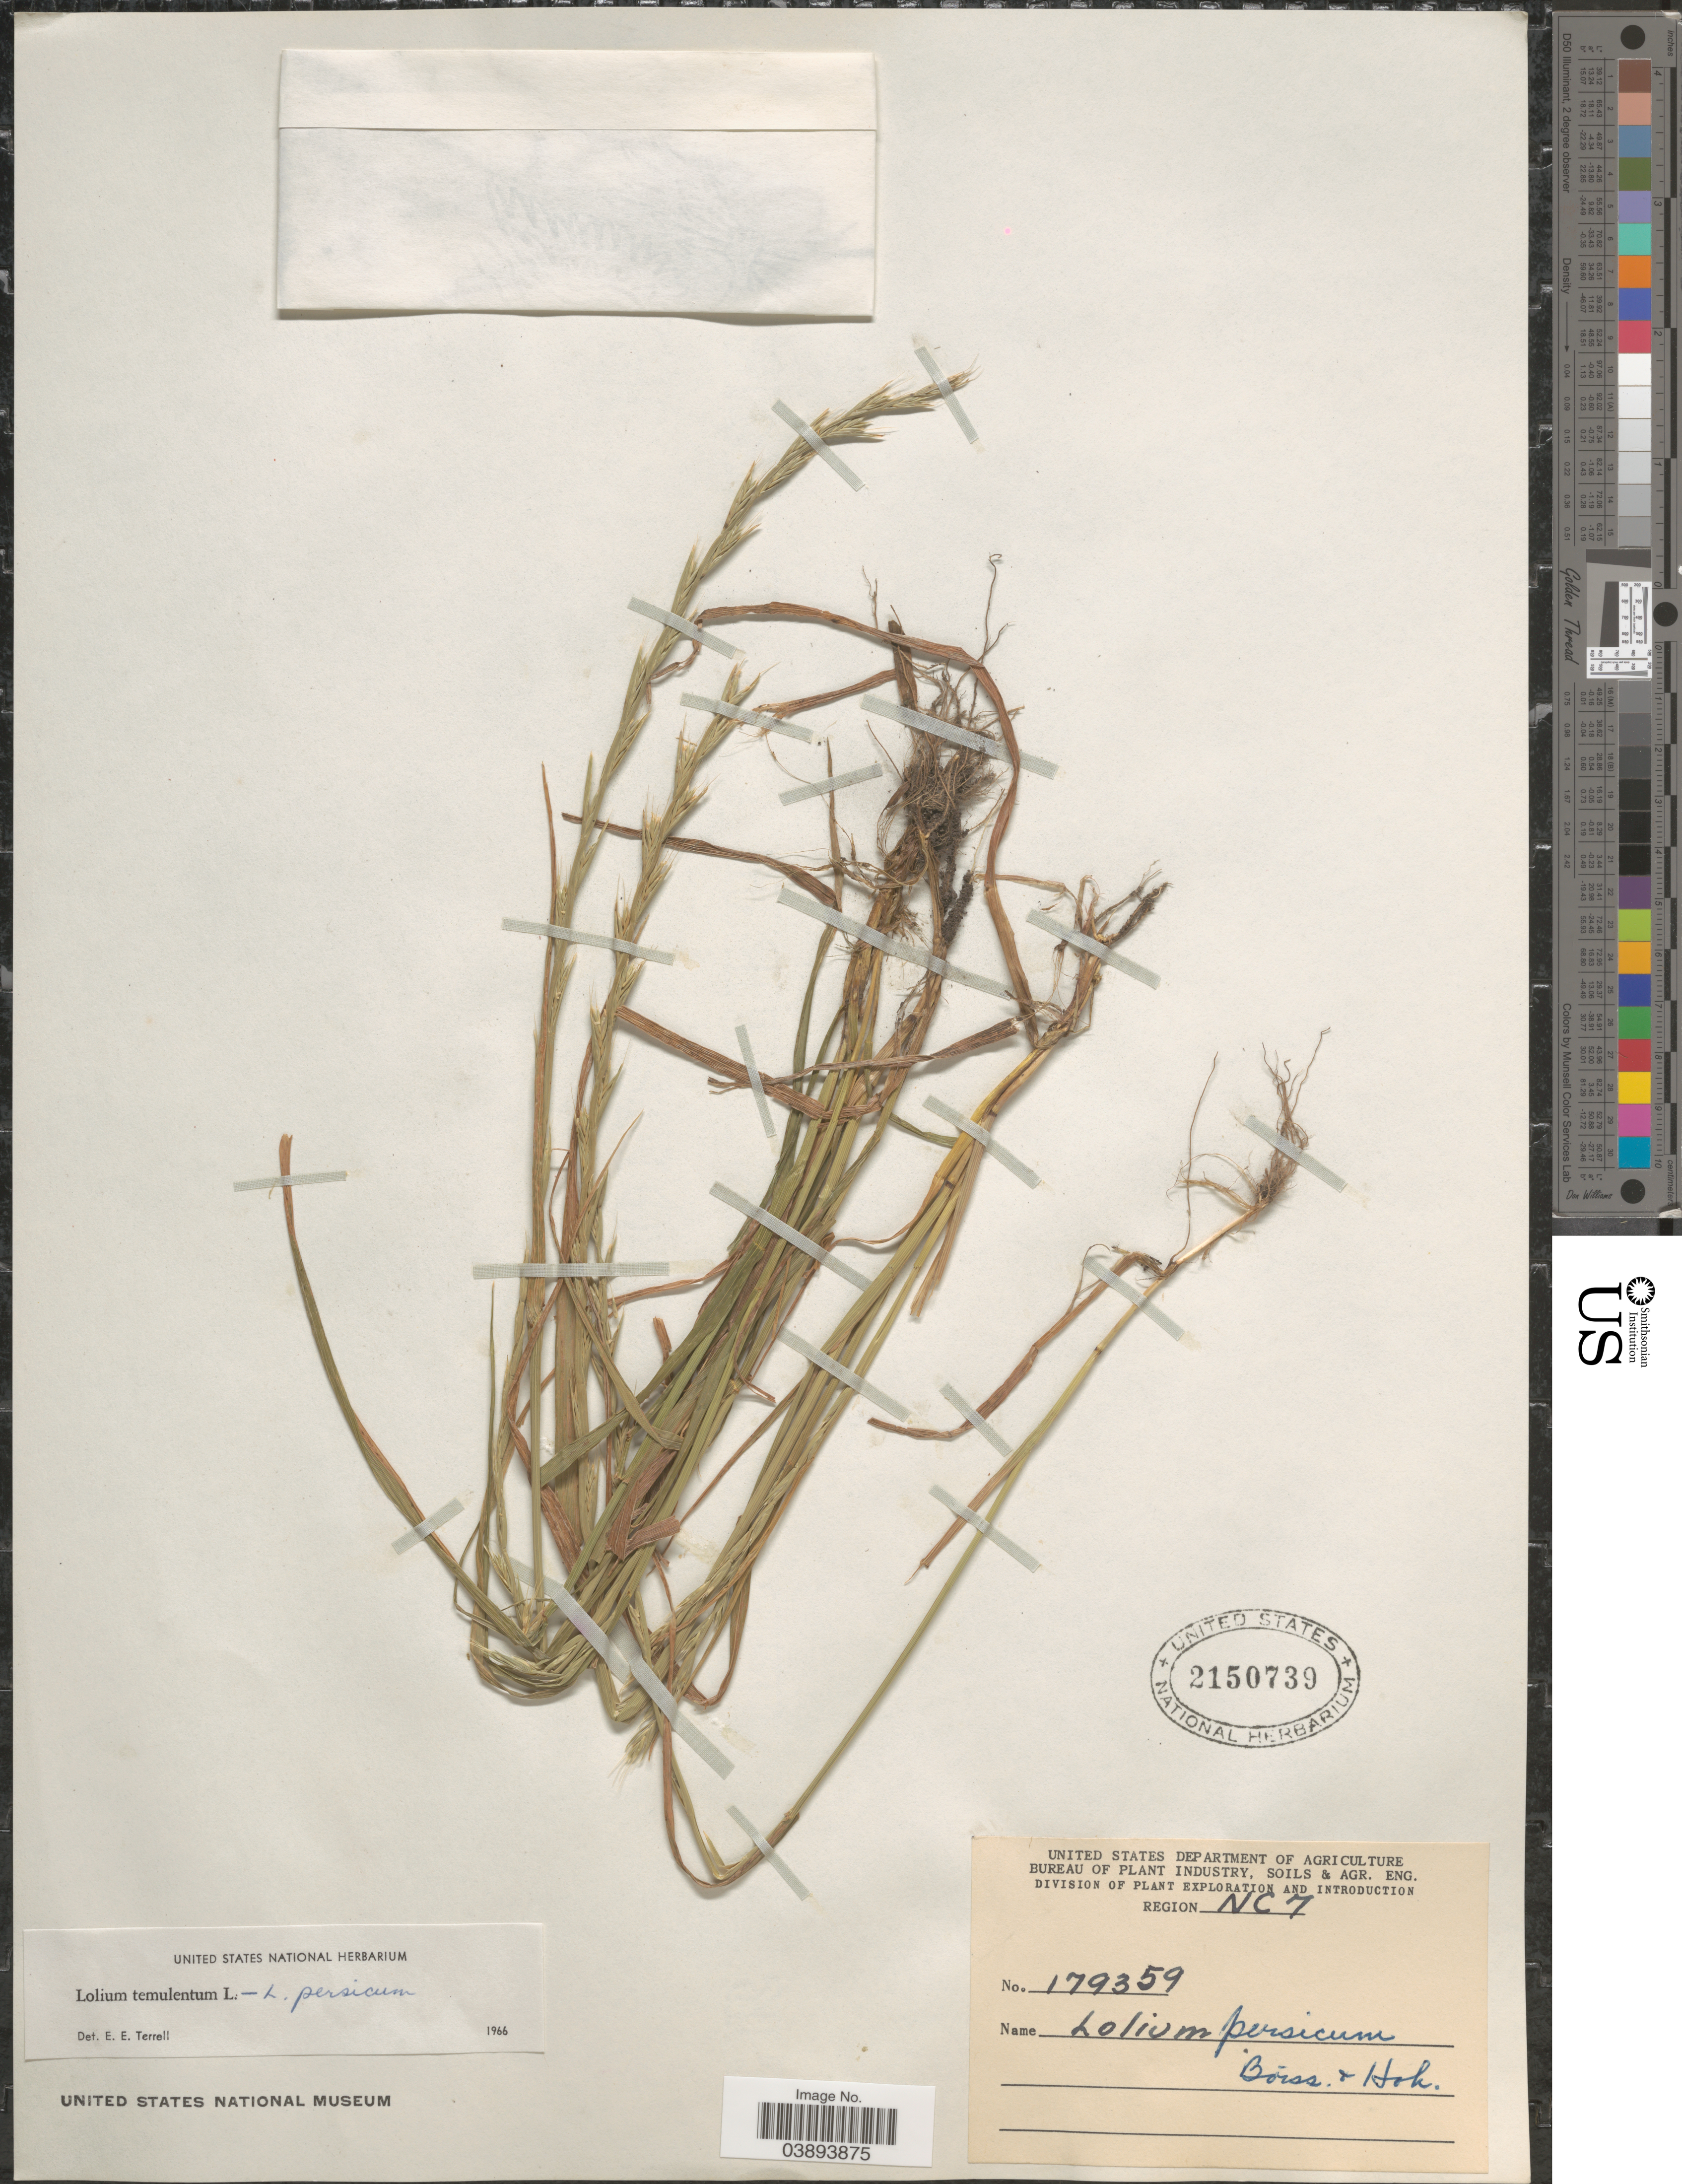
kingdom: Plantae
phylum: Tracheophyta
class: Liliopsida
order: Poales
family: Poaceae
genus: Lolium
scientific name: Lolium persicum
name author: Boiss. & Hohen.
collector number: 179359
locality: Region NC7.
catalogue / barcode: US 2150739